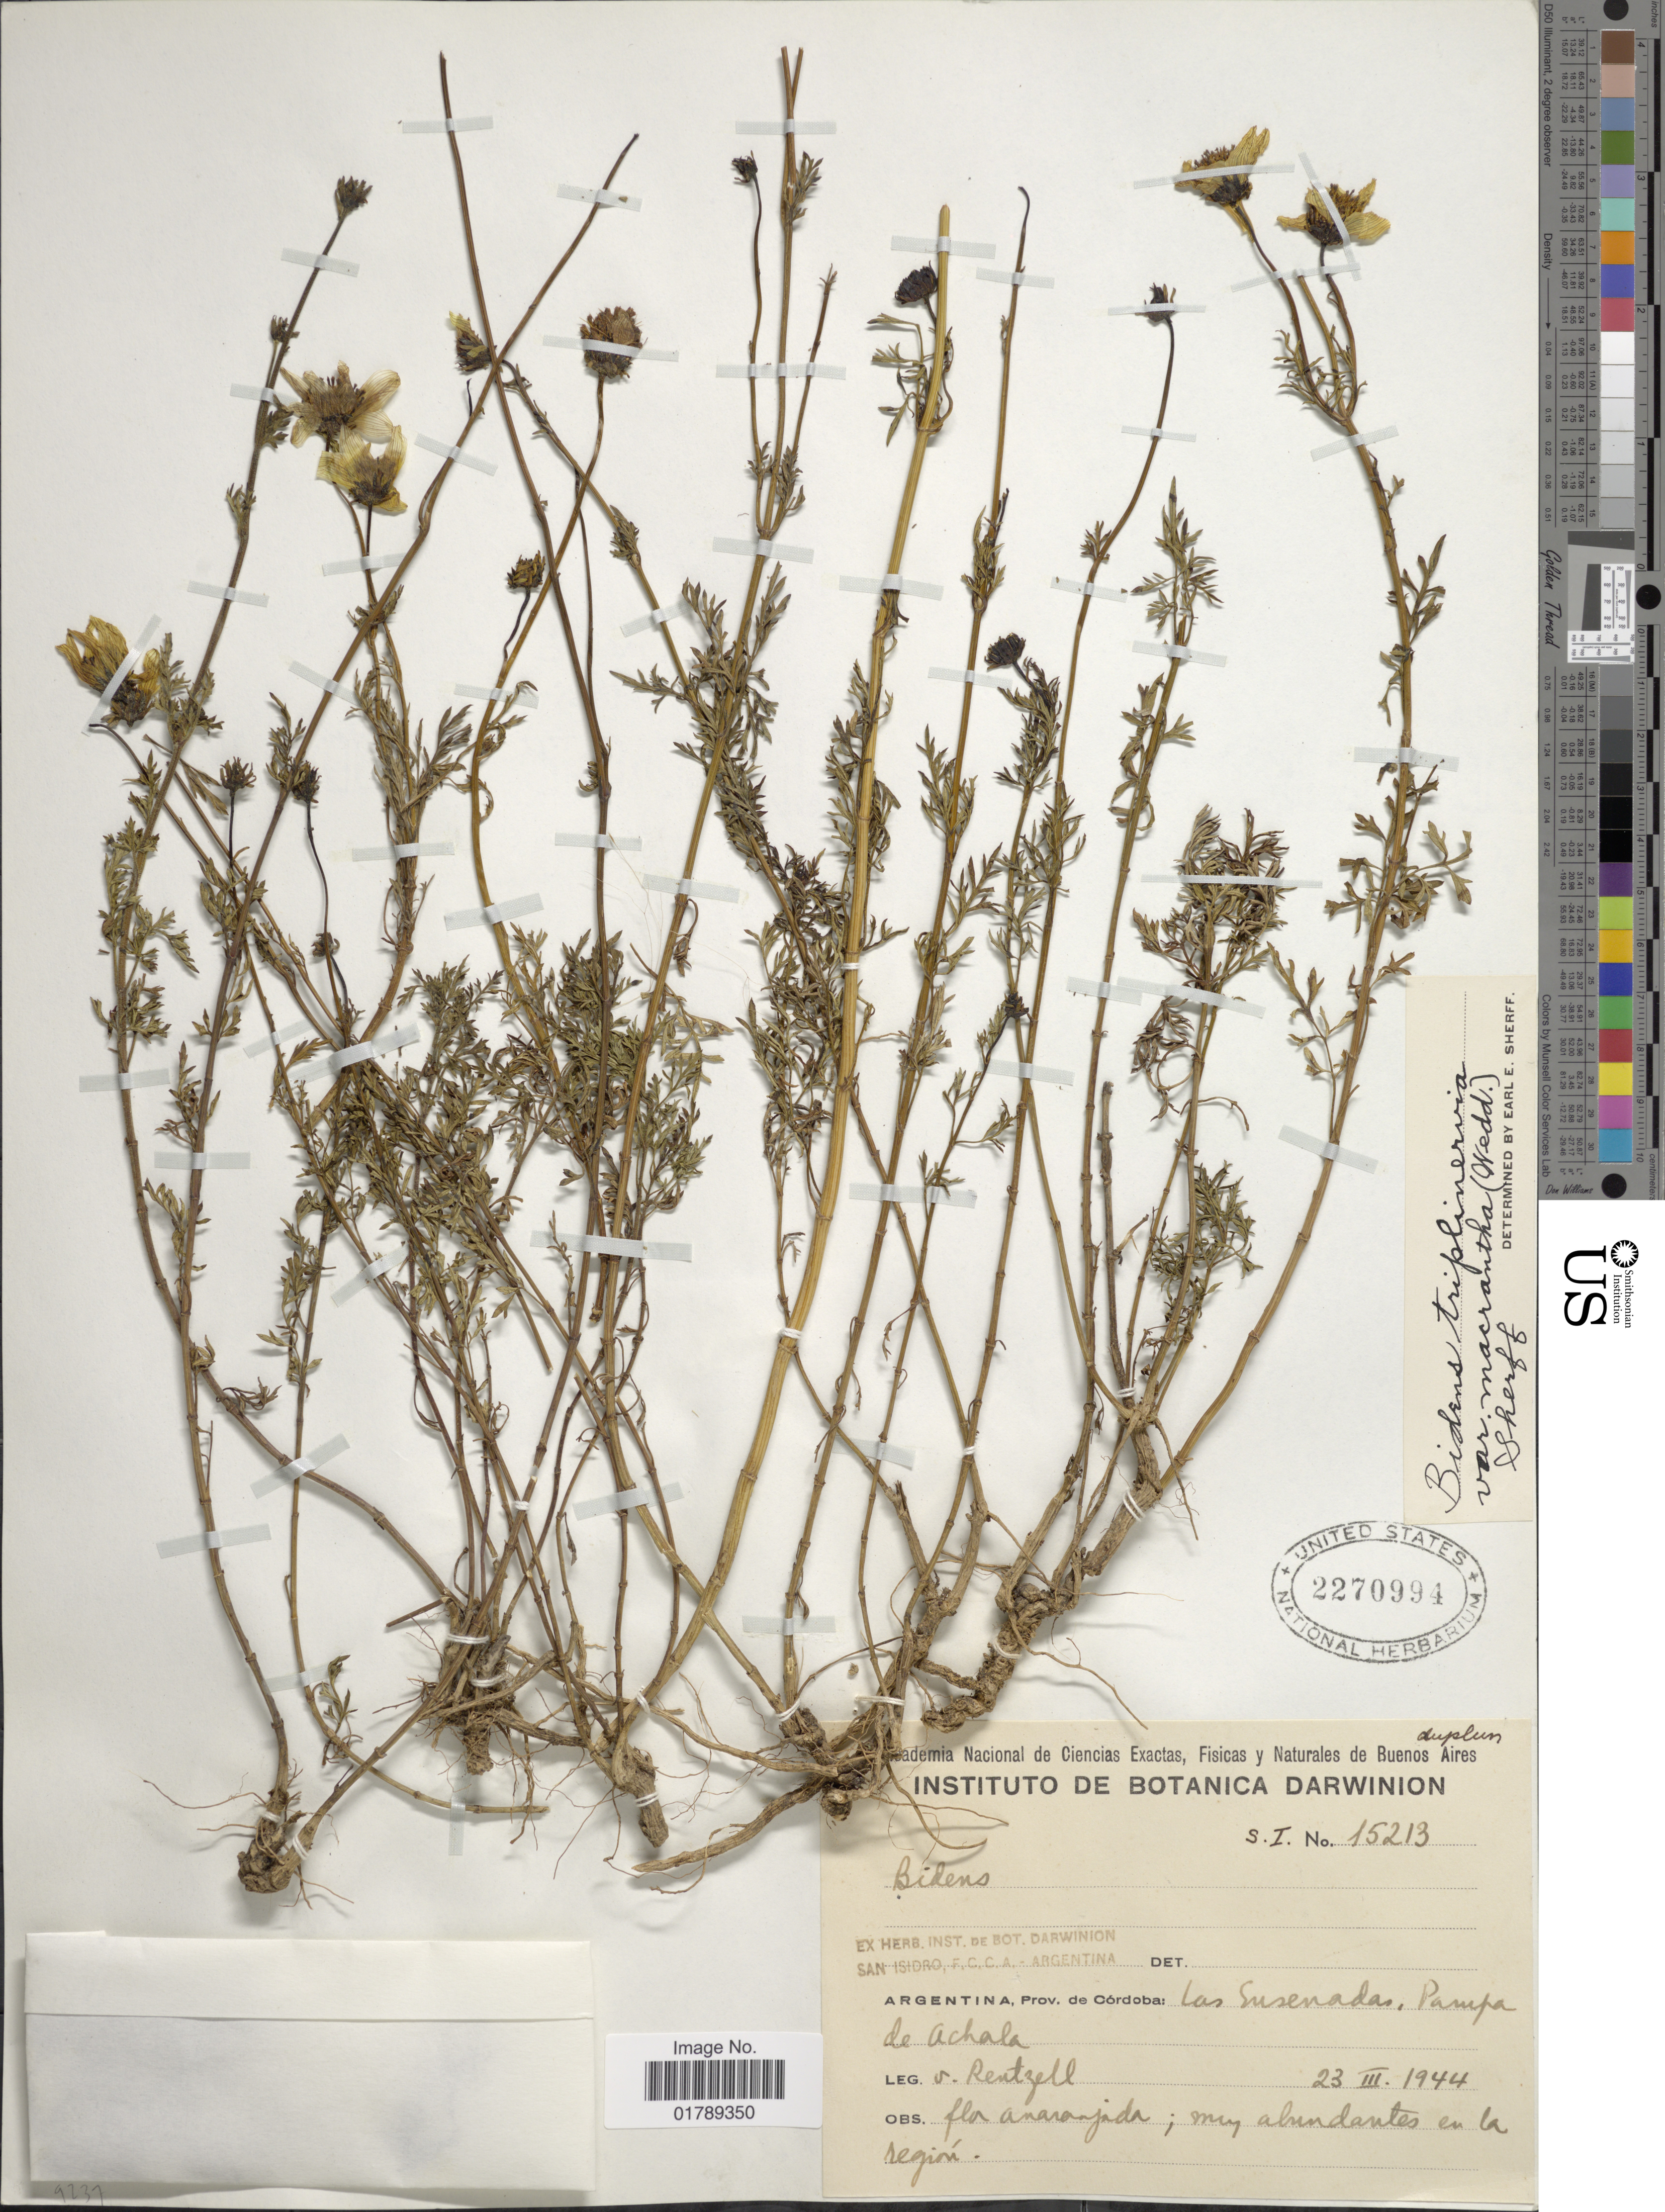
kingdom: Plantae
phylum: Tracheophyta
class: Magnoliopsida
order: Asterales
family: Asteraceae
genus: Bidens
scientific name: Bidens triplinervia var. macrantha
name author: (Wedd.) Sherff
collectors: I. von Rentzell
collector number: S.I.15213?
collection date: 1944-03-23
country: Argentina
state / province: Cordoba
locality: Las Susenada, Pampa de Achala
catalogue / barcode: US 2270994